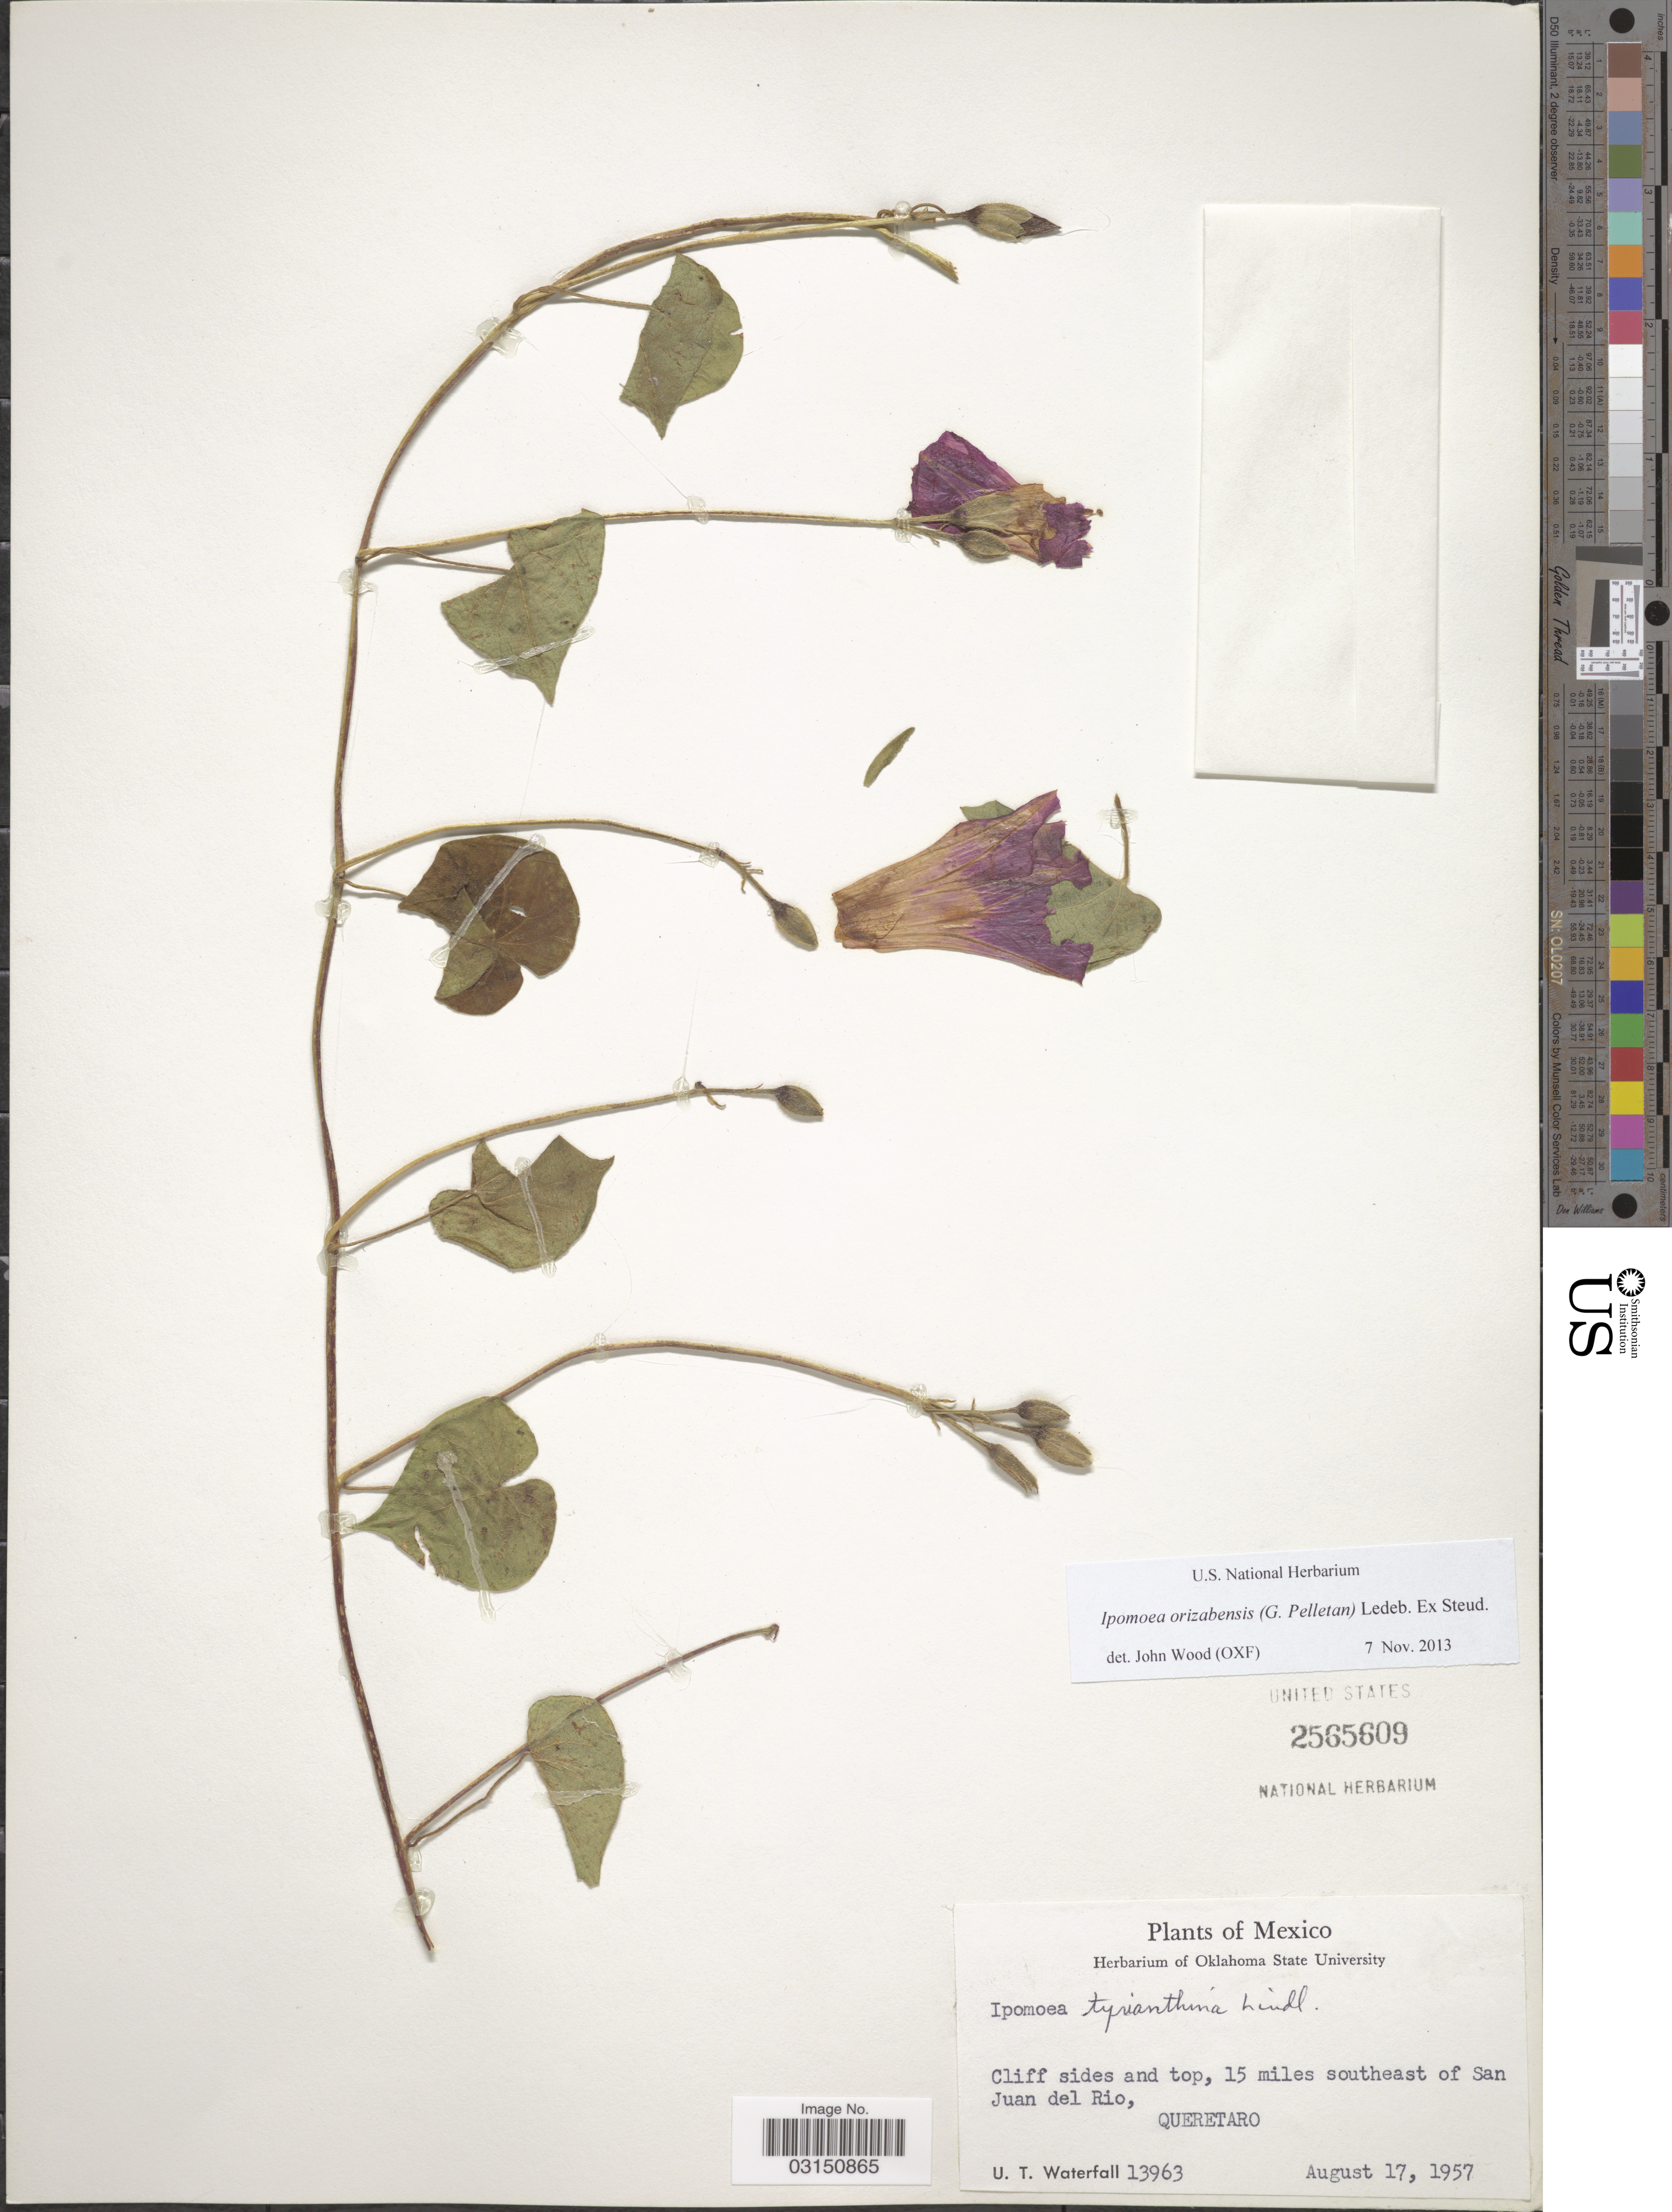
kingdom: Plantae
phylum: Tracheophyta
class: Magnoliopsida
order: Solanales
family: Convolvulaceae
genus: Ipomoea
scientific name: Ipomoea orizabensis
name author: (G. Pelletan) Ledeb. ex Steud.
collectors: U. T. Waterfall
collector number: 13963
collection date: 1957-08-17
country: Mexico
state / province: Querétaro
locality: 15 miles southeast of San Juan del Rio.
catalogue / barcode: US 2565609